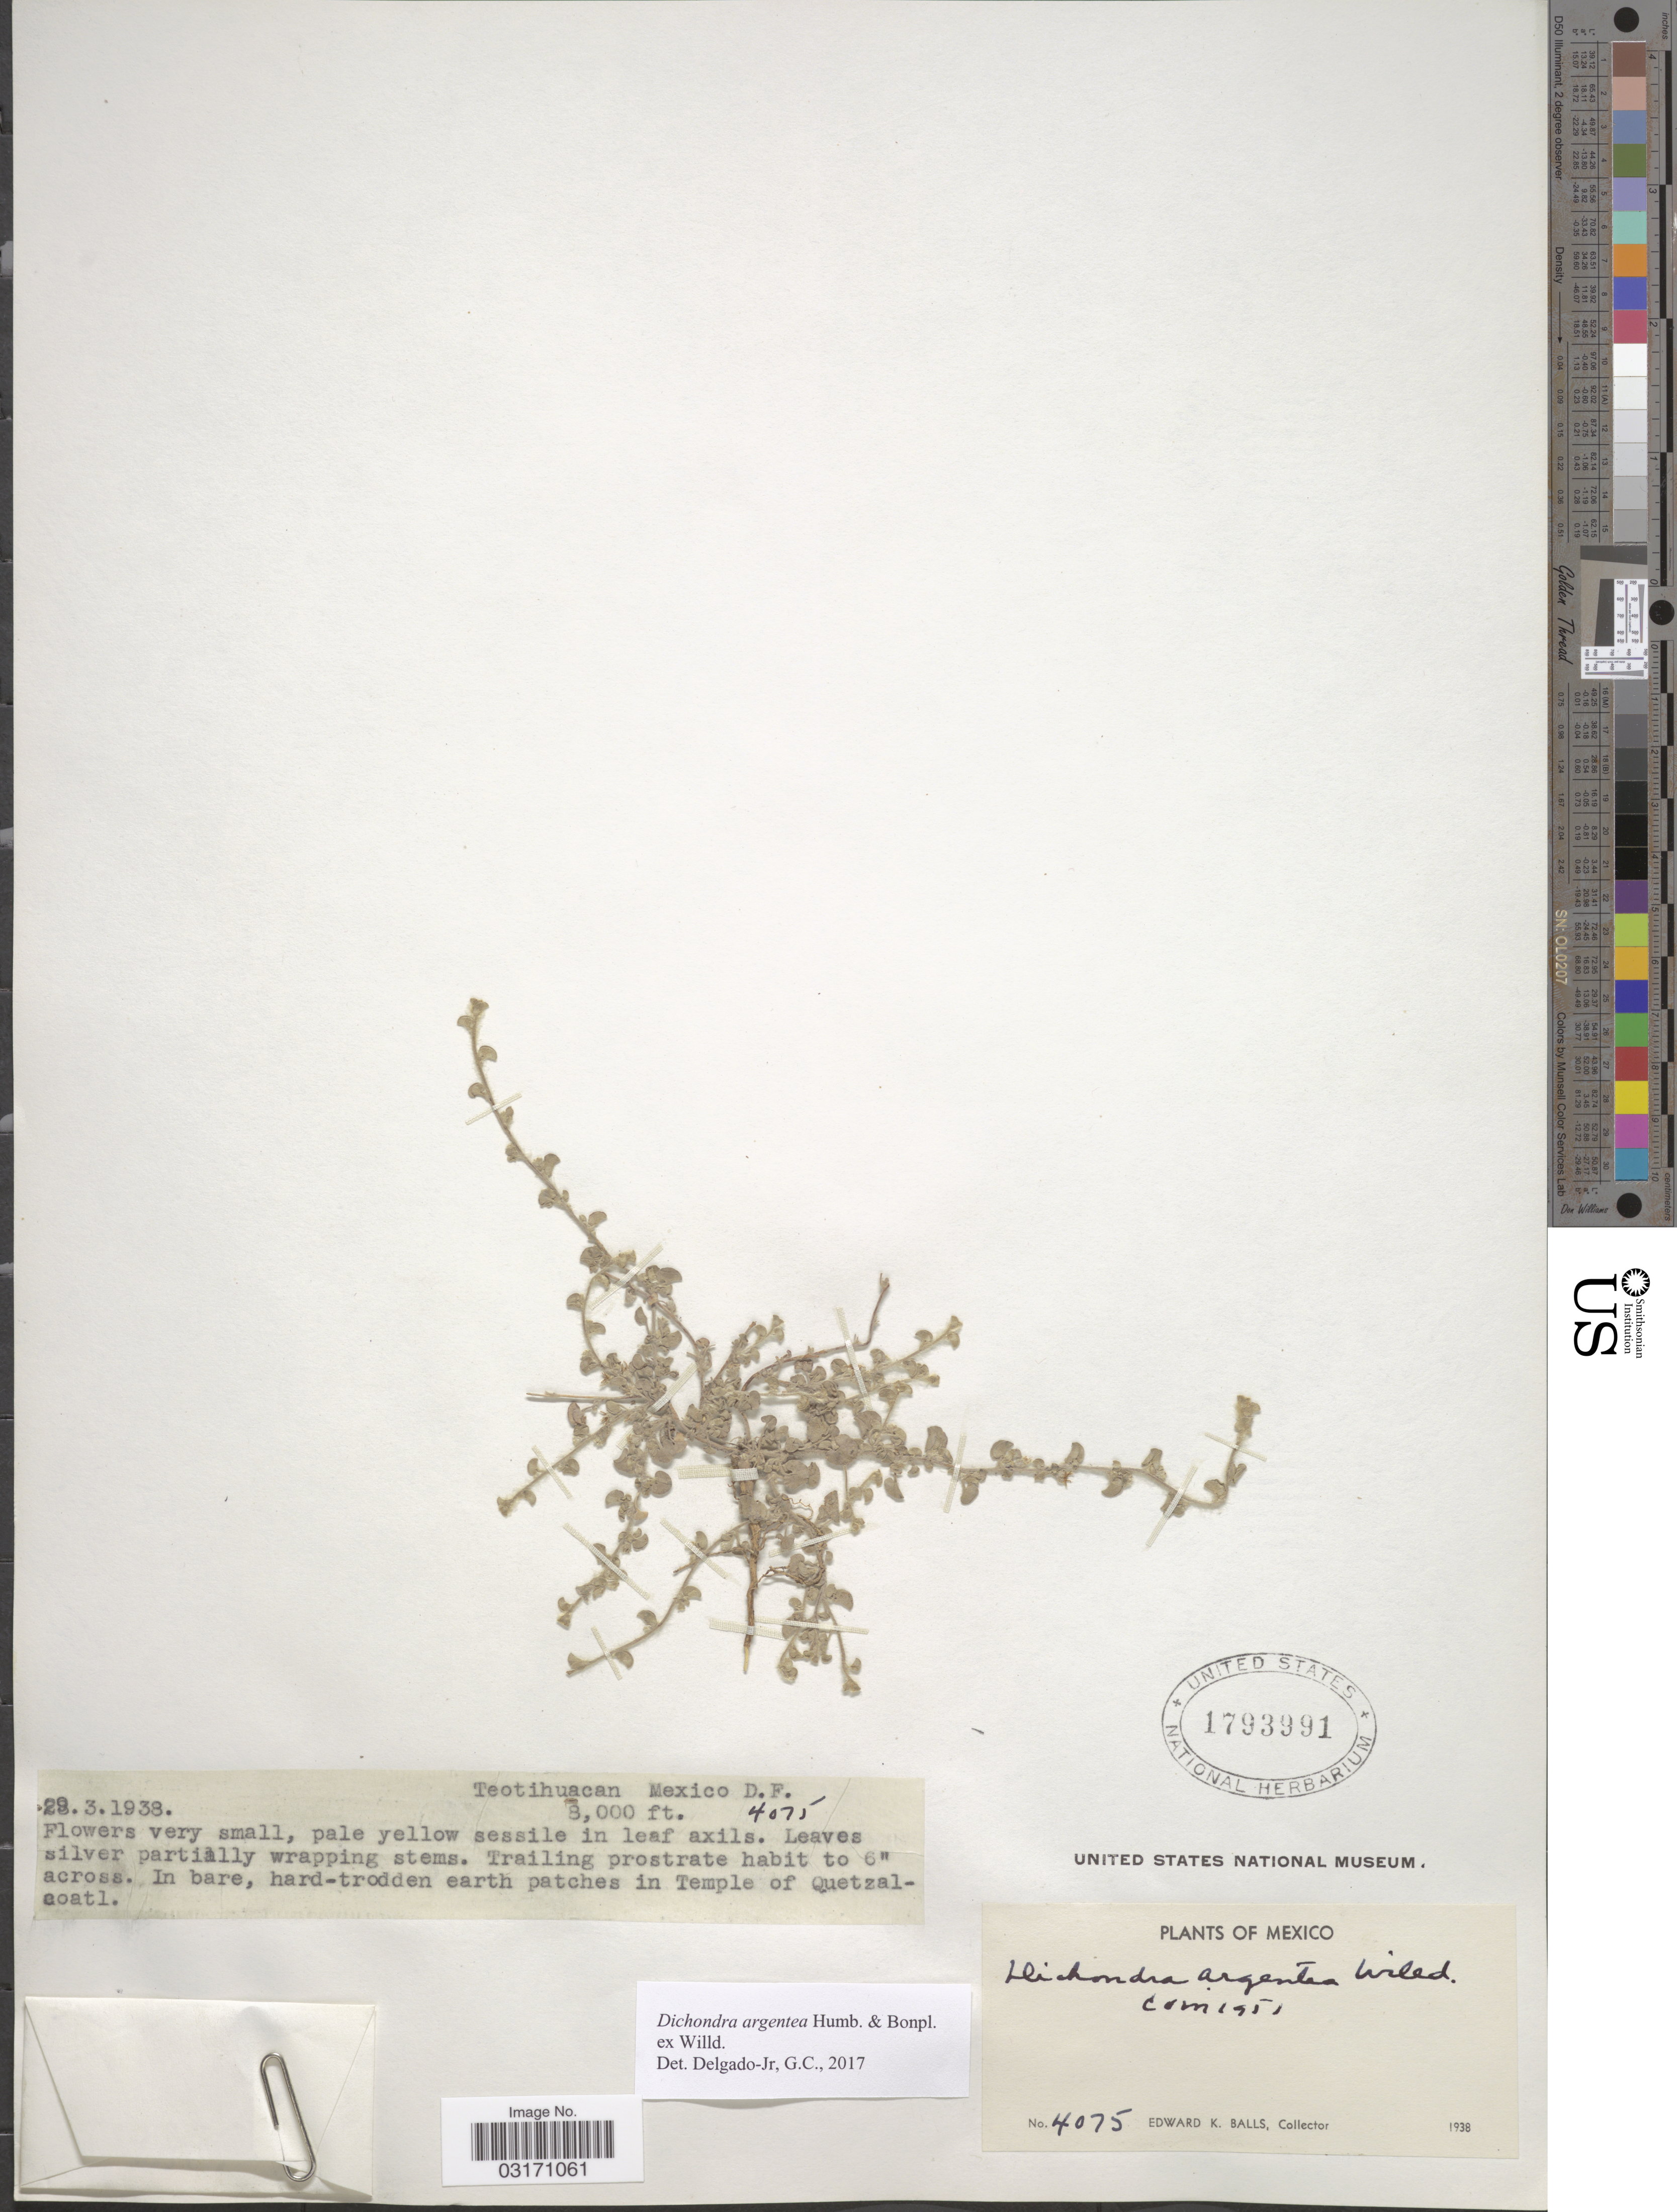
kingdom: Plantae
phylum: Tracheophyta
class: Magnoliopsida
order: Solanales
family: Convolvulaceae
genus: Dichondra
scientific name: Dichondra argentea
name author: Humb. & Bonpl. ex Willd.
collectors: E. K. Balls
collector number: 4075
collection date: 1938-03-28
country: Mexico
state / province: Distrito Federal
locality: Teotihuacan.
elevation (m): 914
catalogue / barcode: US 1793991